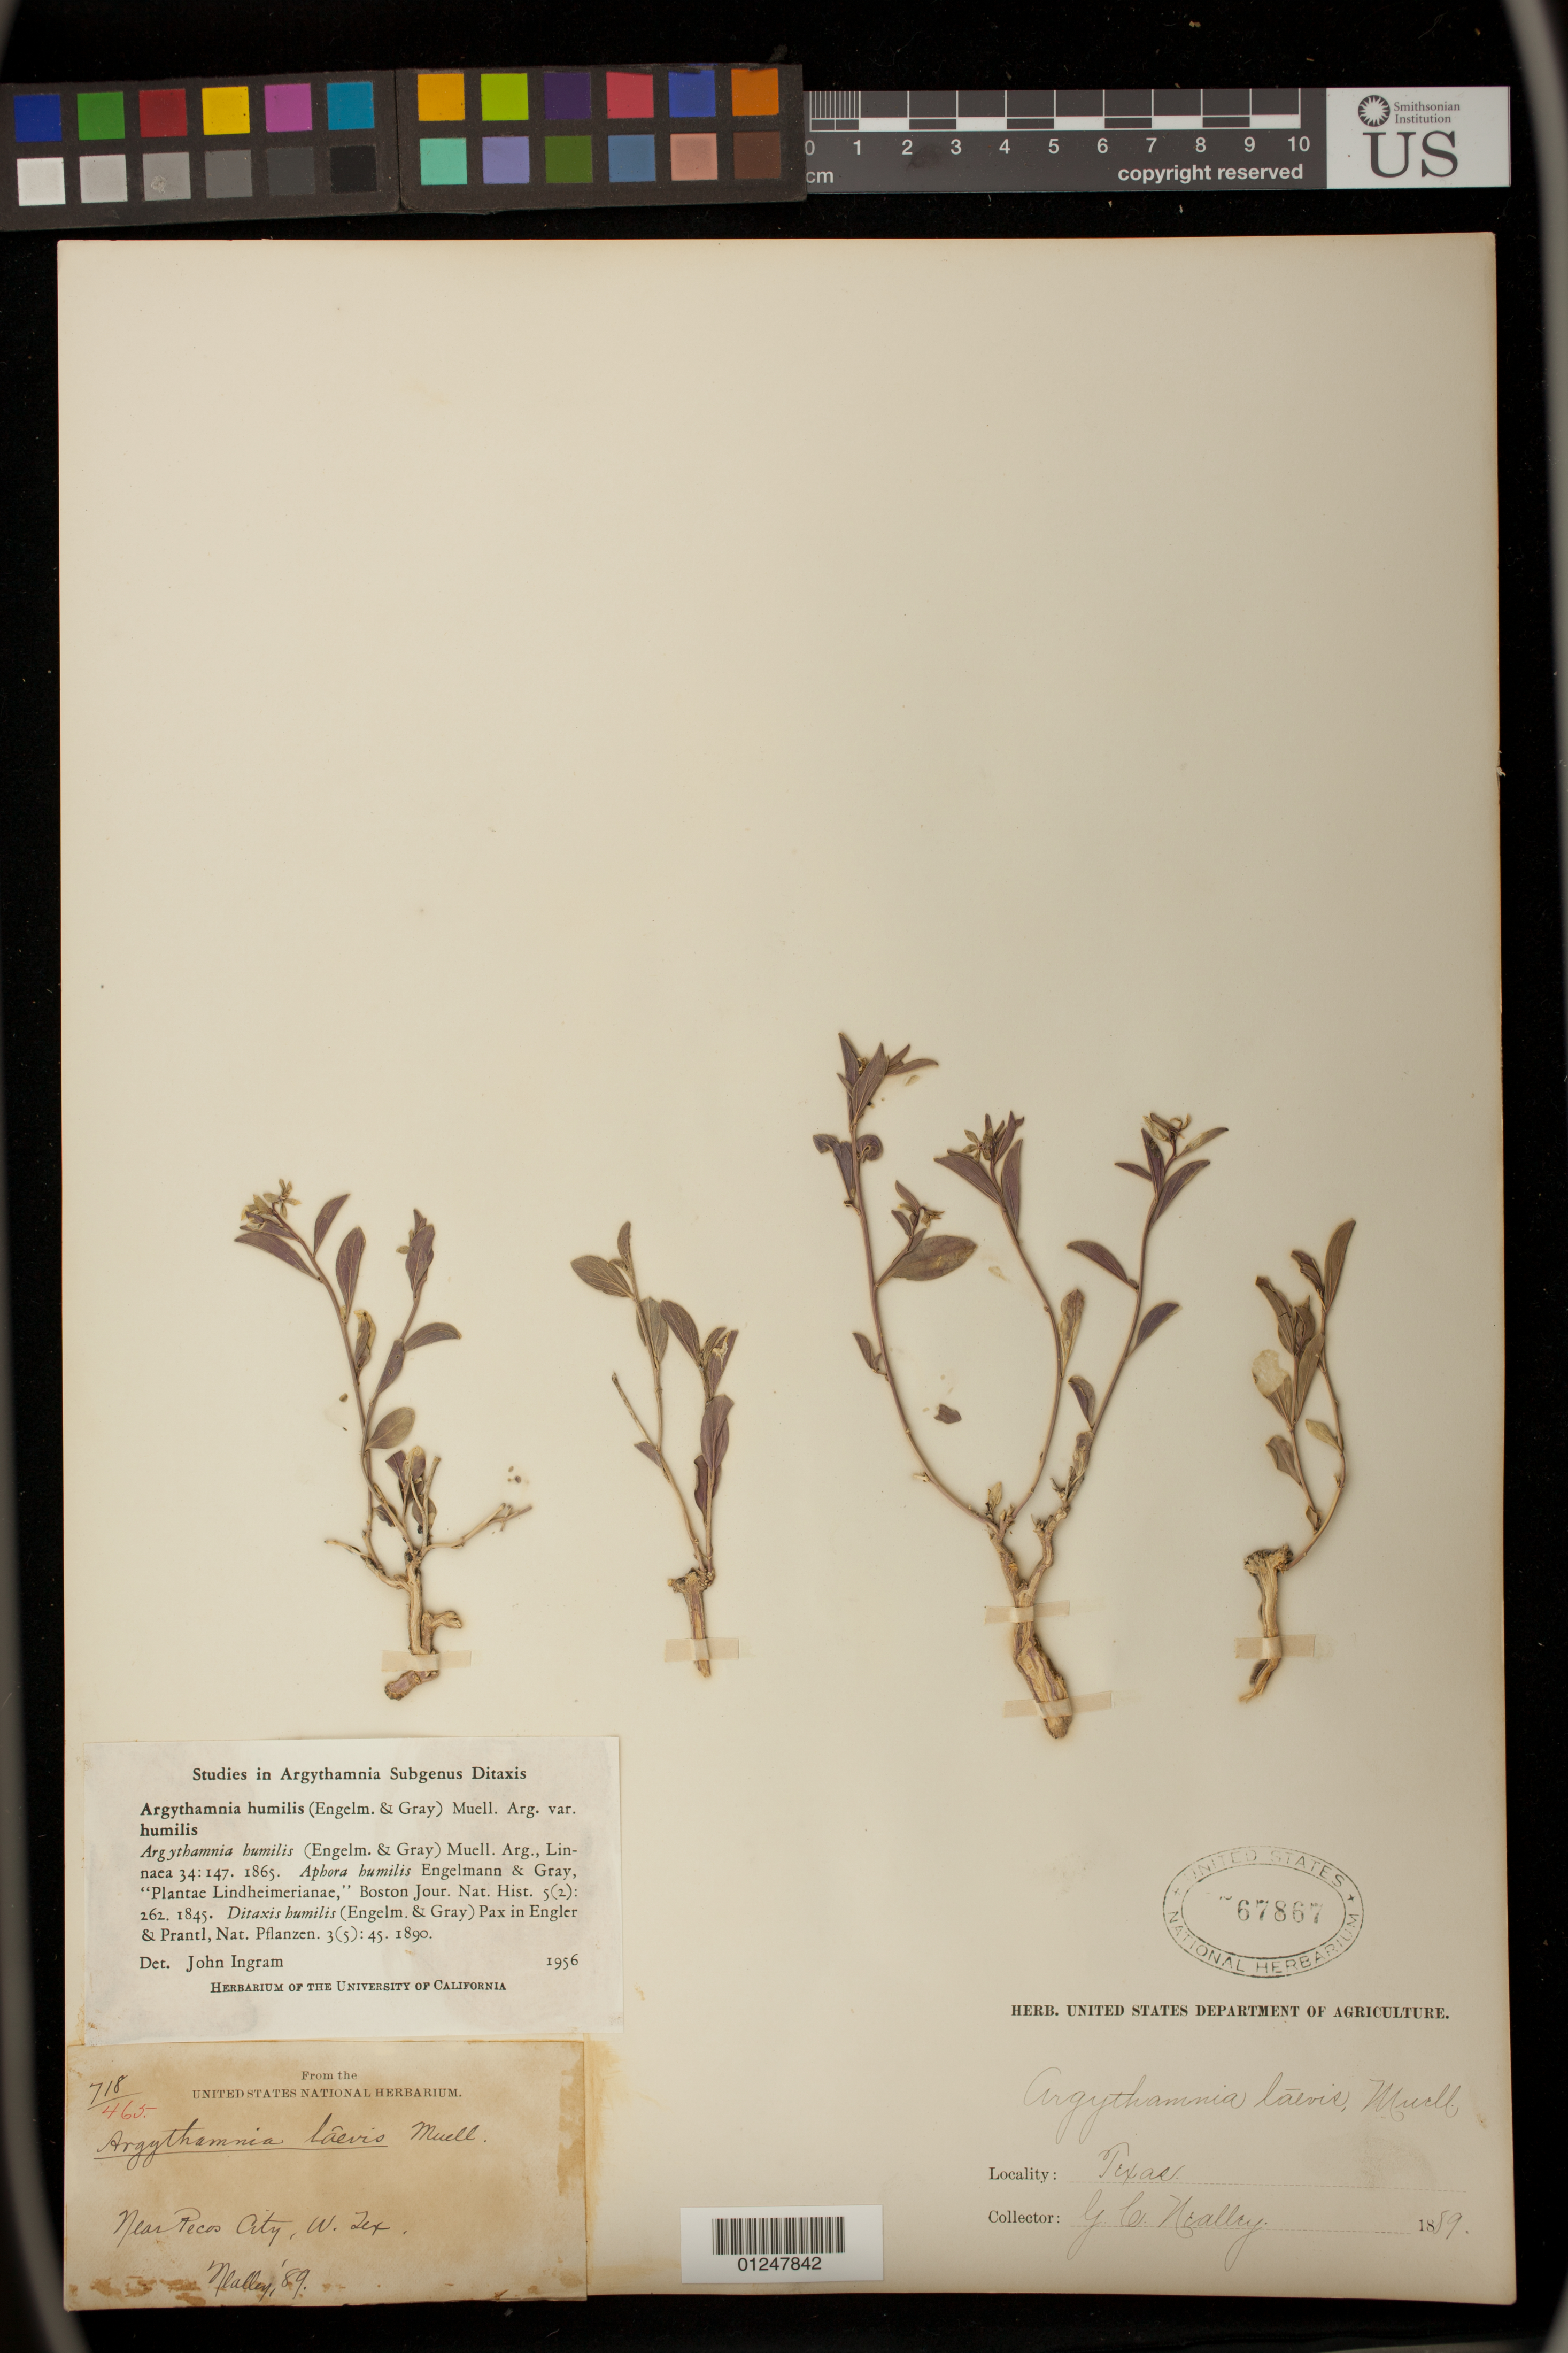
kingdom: Plantae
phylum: Tracheophyta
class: Magnoliopsida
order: Malpighiales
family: Euphorbiaceae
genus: Argythamnia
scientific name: Argythamnia humilis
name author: (Engelm. & A. Gray) Müll. Arg.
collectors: G. C. Nealley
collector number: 718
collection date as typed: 1889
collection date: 1889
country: United States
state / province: Texas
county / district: Reeves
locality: Near Pecos City.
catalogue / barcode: US 67867